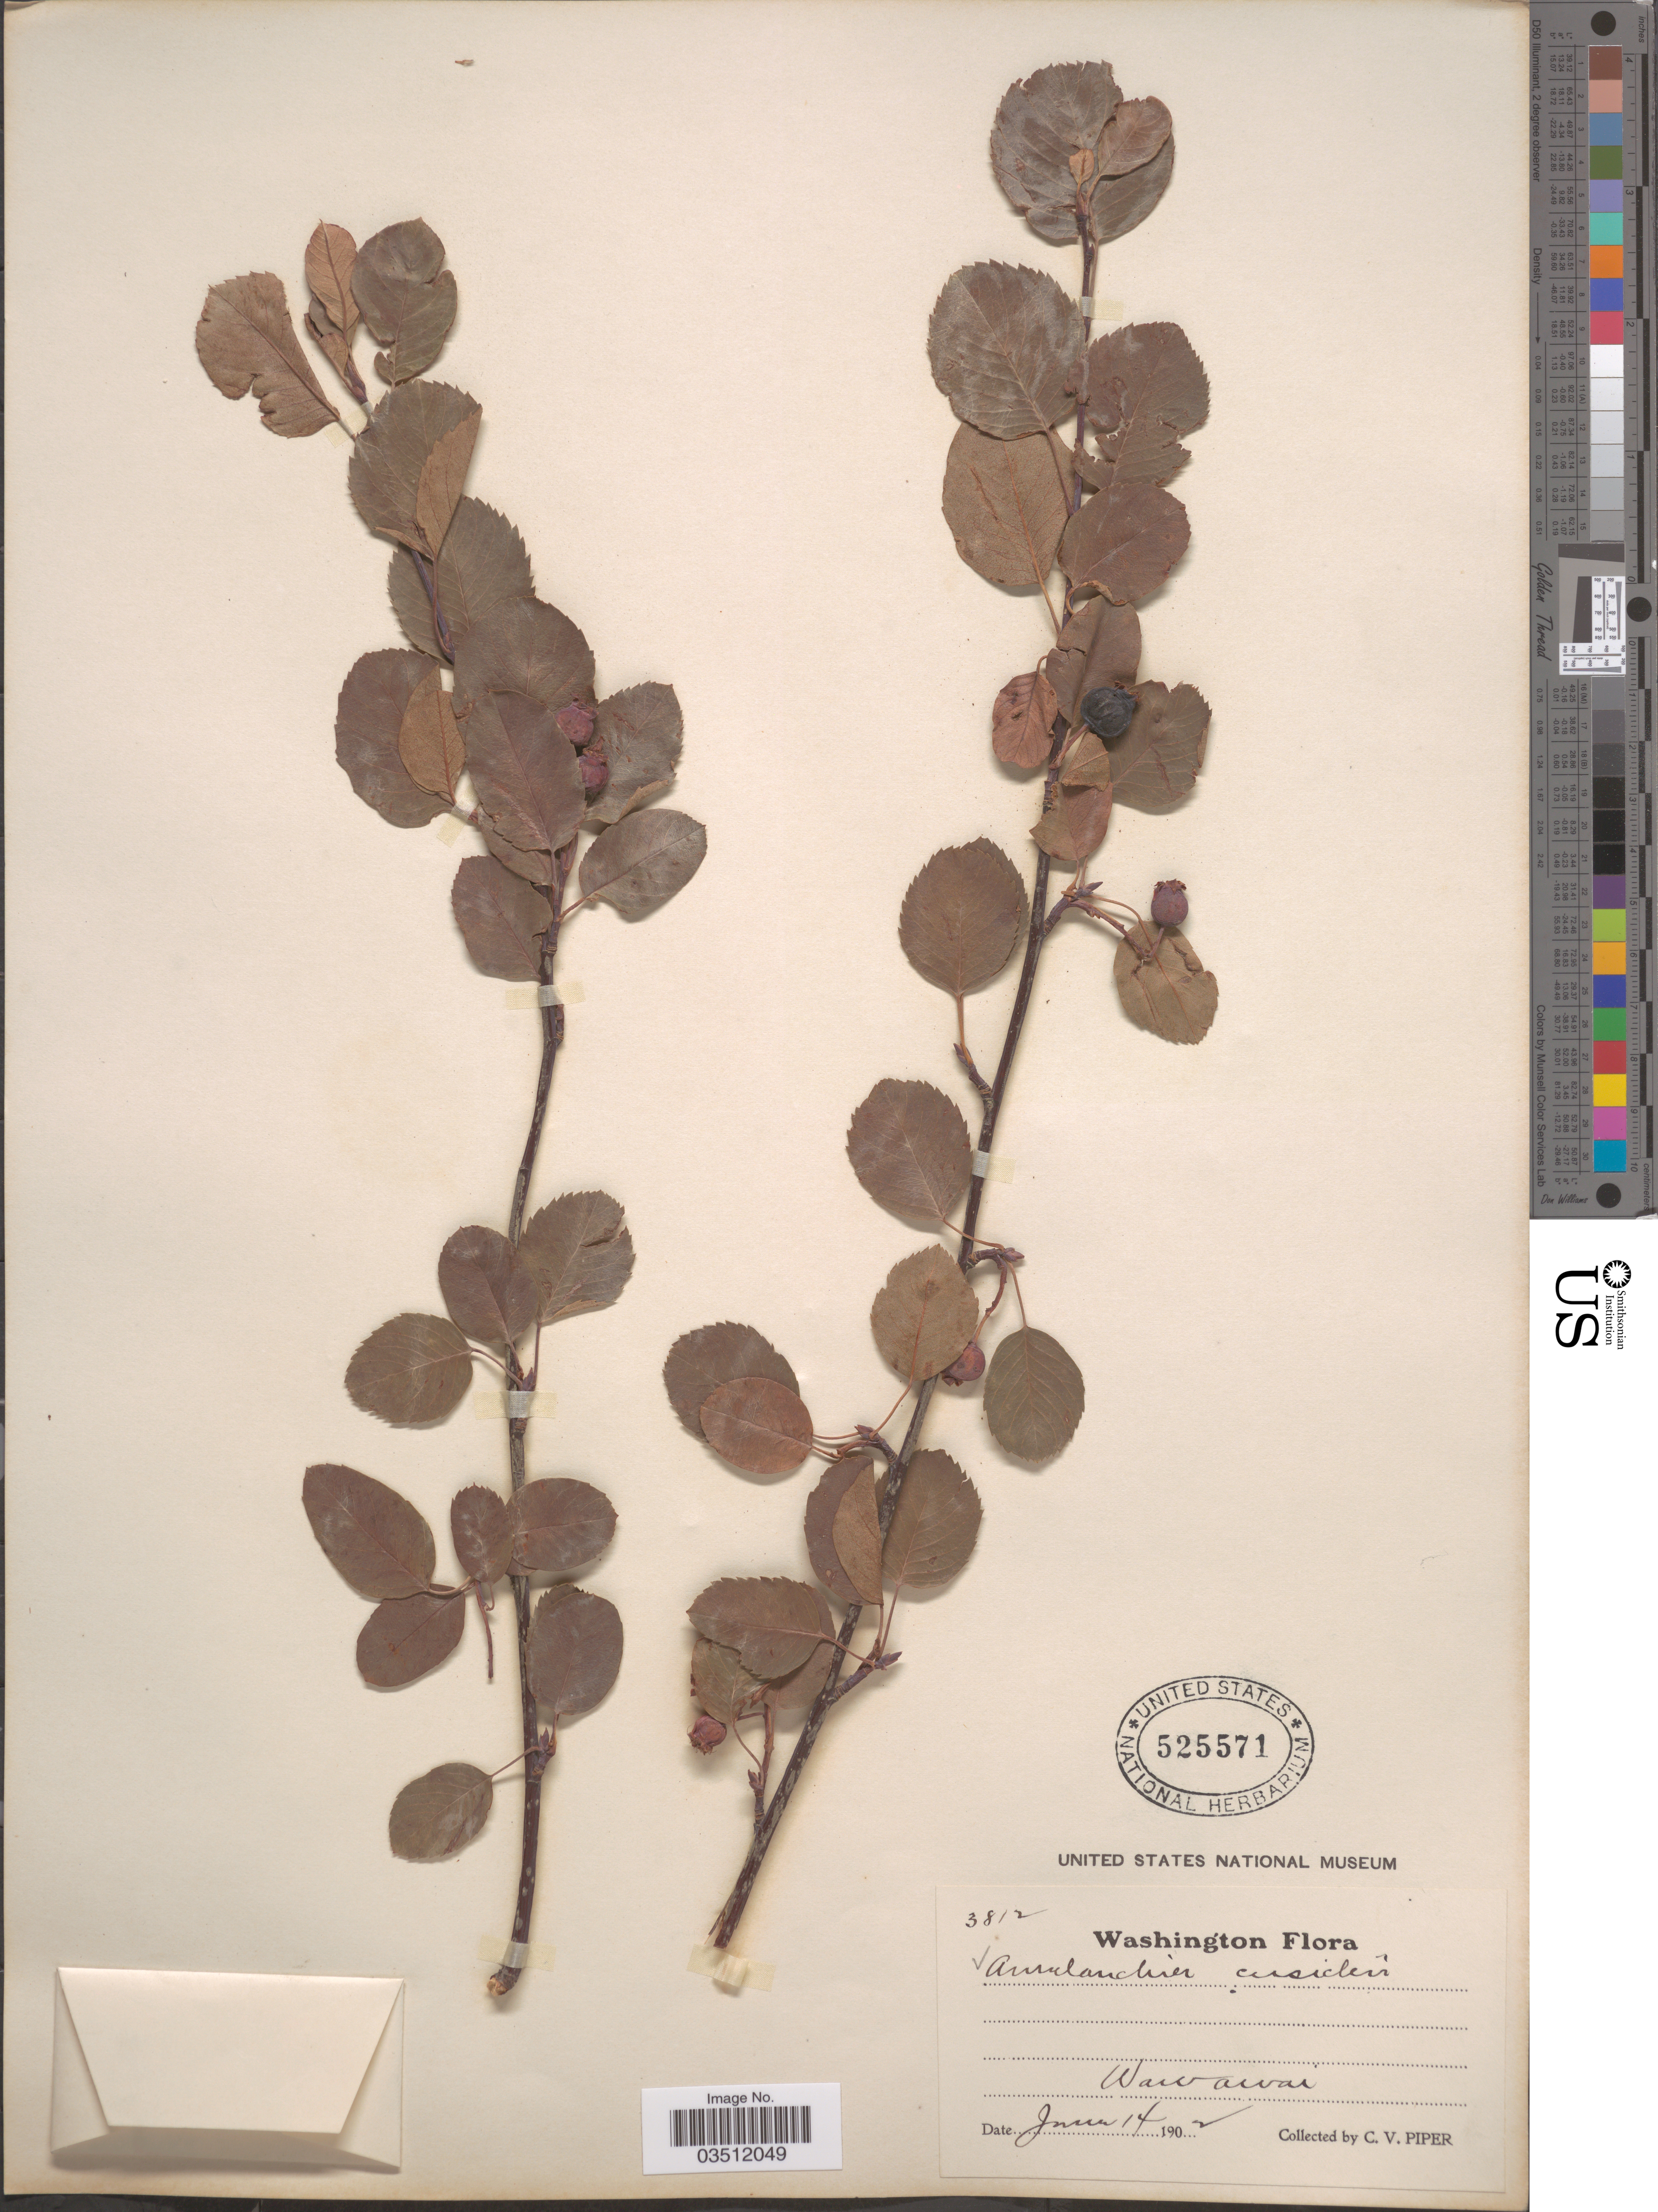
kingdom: Plantae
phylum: Tracheophyta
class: Magnoliopsida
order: Rosales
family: Rosaceae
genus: Amelanchier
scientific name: Amelanchier cusickii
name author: Fernald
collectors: C. V. Piper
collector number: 3812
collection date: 1902-06-14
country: United States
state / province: Washington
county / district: Whitman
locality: Wawawai.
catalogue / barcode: US 525571